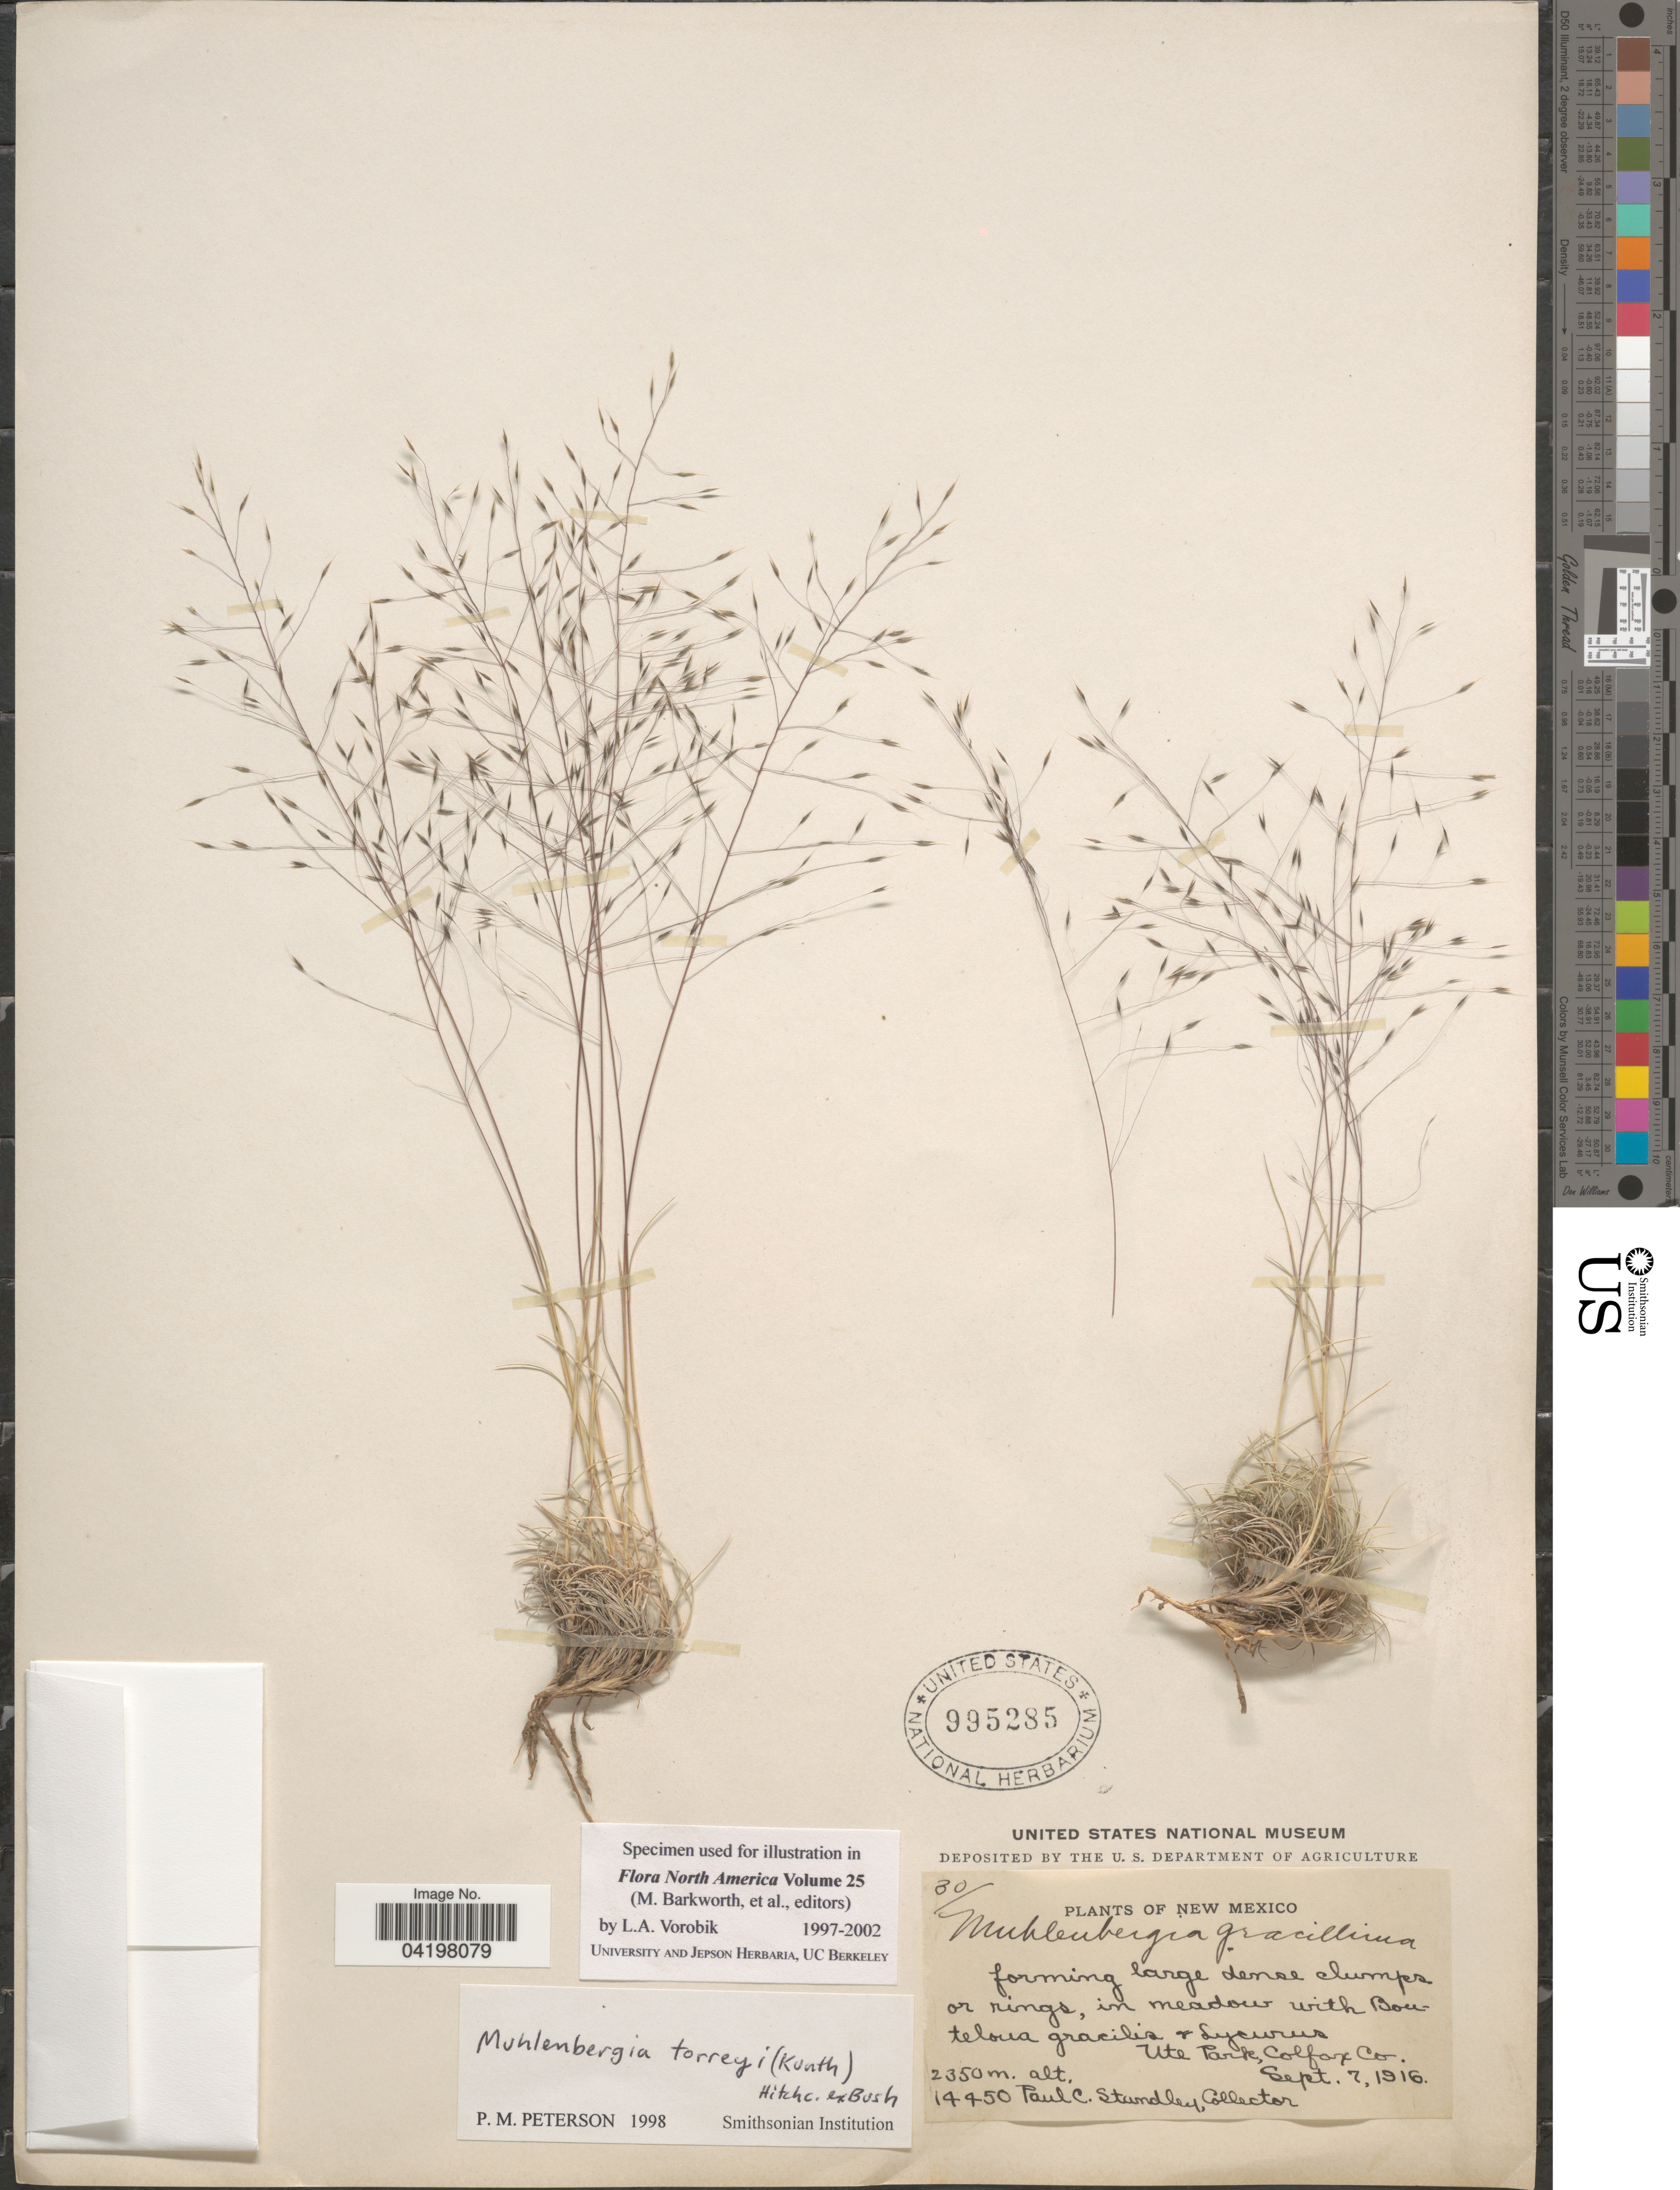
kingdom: Plantae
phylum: Tracheophyta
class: Liliopsida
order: Poales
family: Poaceae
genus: Muhlenbergia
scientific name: Muhlenbergia torreyi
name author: (Kunth) Hitchc. ex Bush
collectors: P. C. Standley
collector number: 14450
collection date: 1916-09-07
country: United States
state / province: New Mexico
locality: Ute Park, Colfax Co.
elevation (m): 2350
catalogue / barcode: US 995285